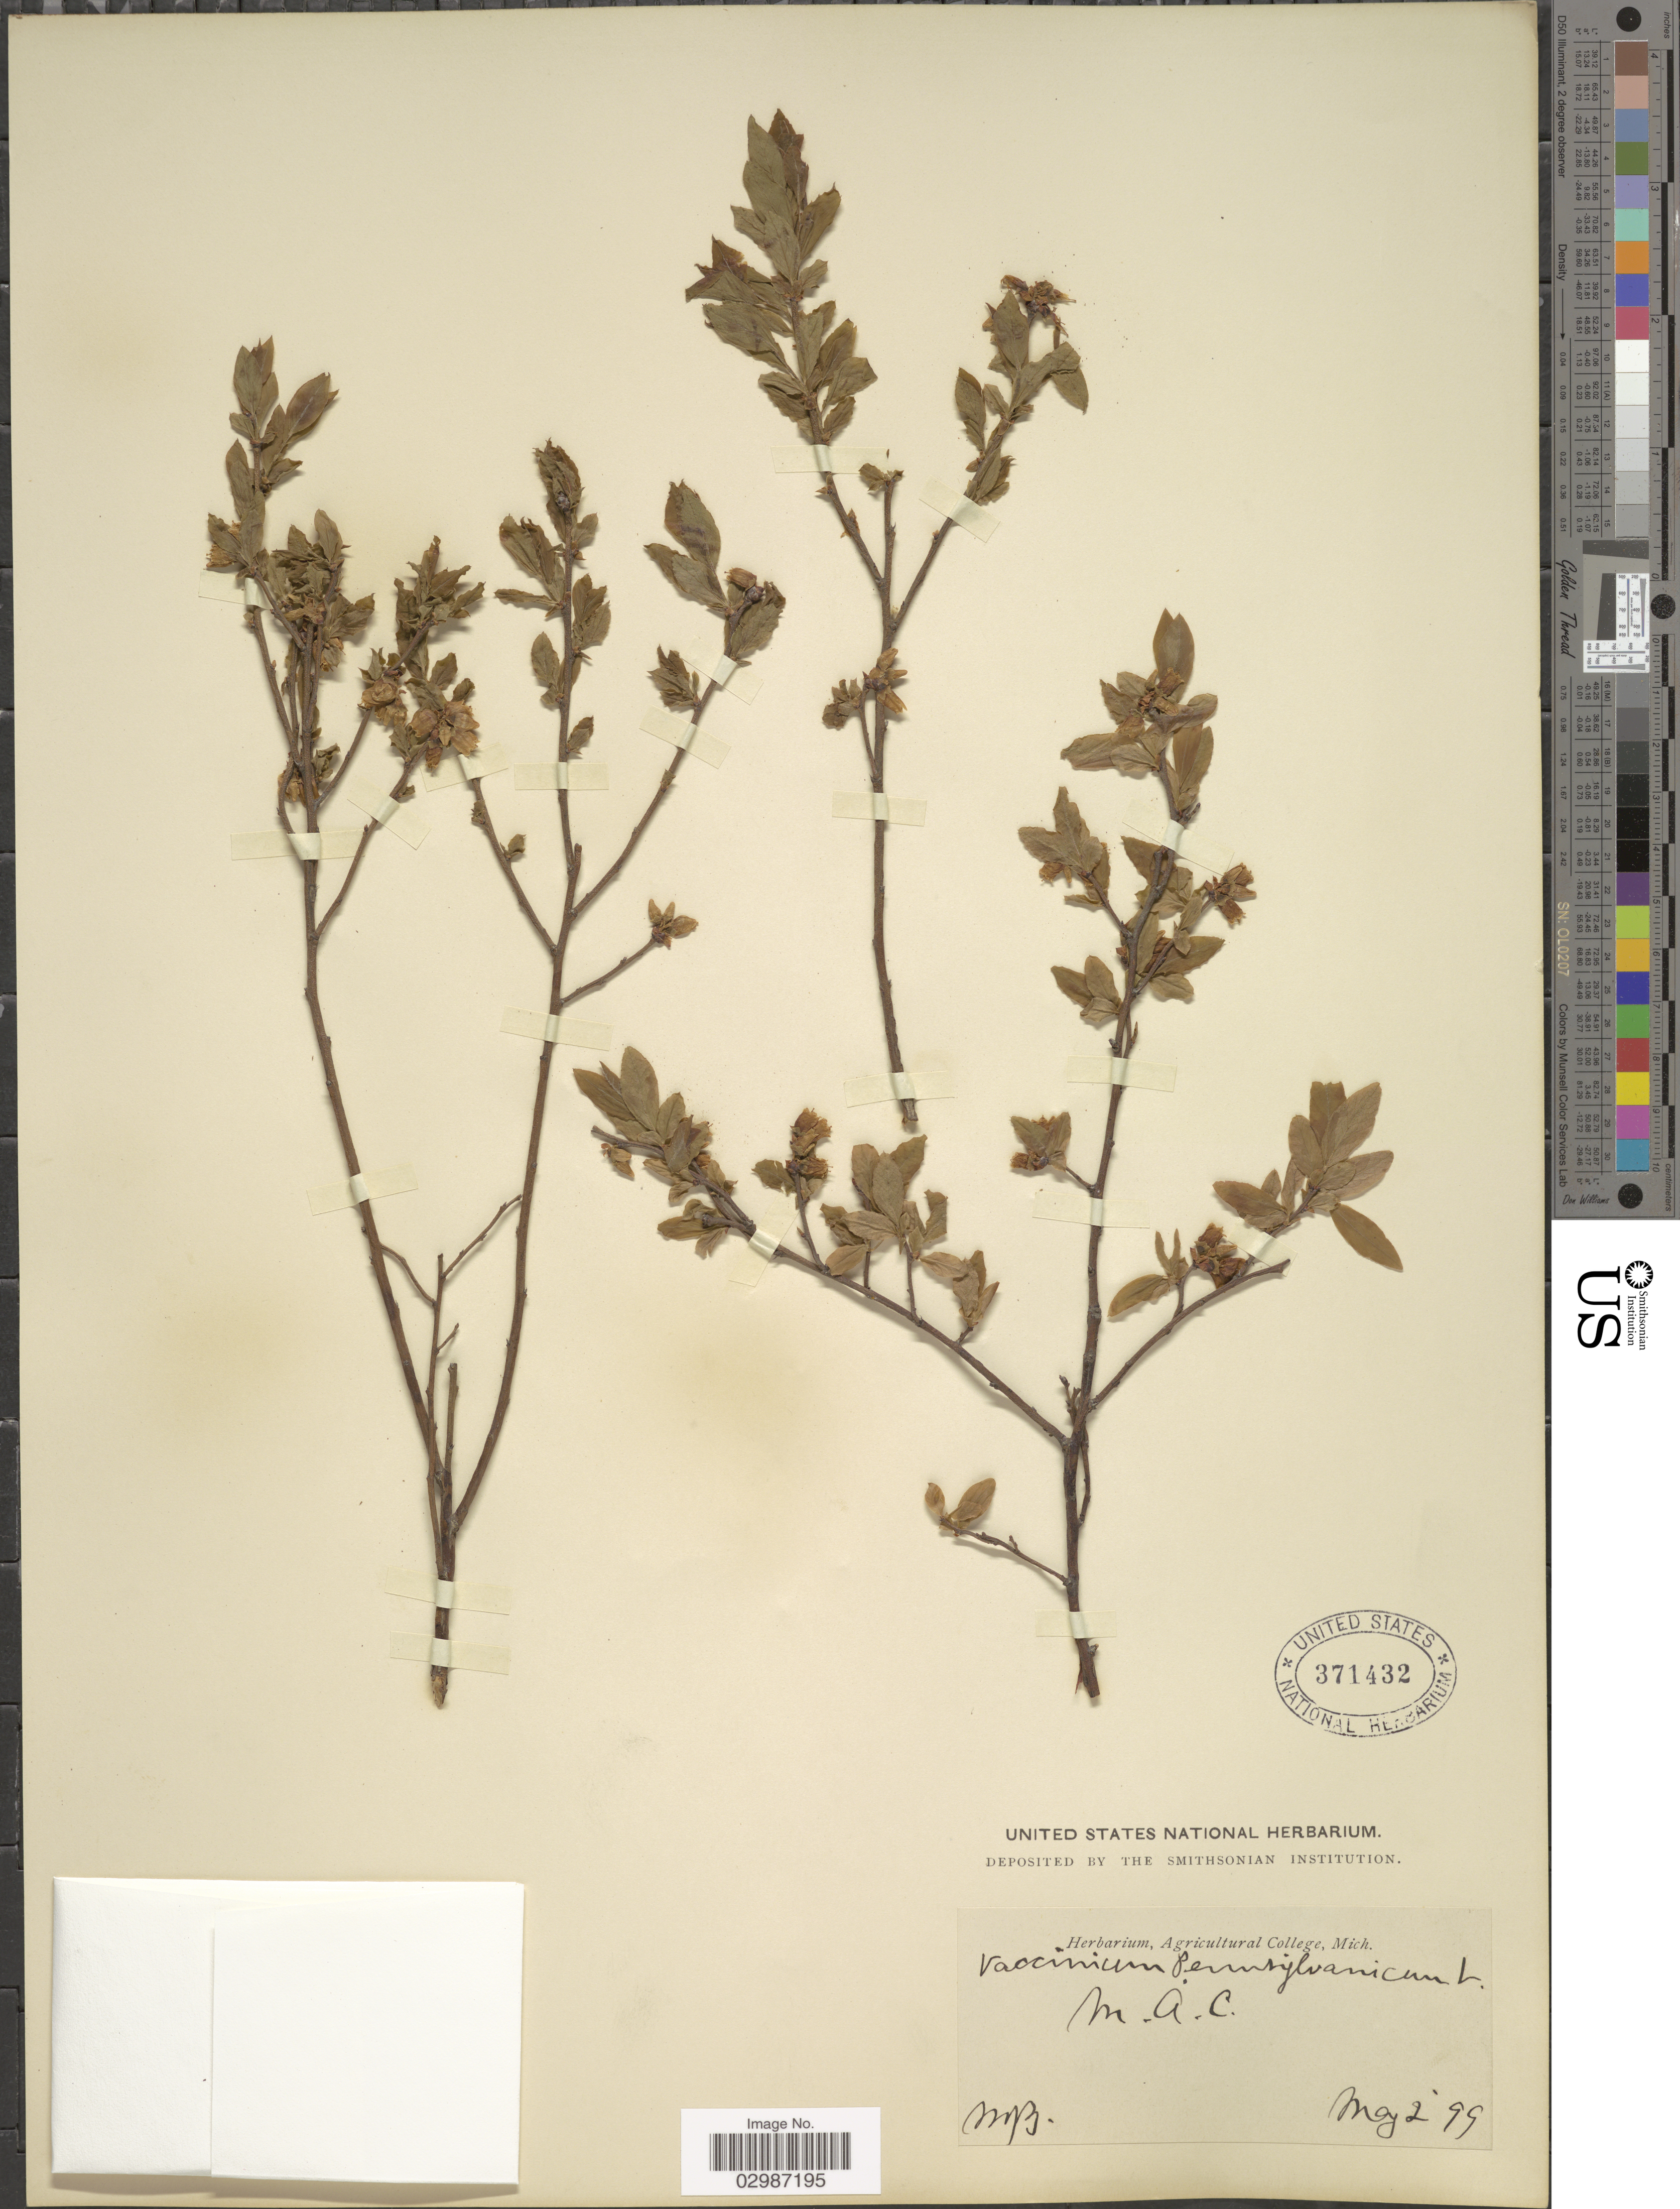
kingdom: Plantae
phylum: Tracheophyta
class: Magnoliopsida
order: Ericales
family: Ericaceae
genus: Vaccinium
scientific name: Vaccinium angustifolium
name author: Aiton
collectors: W. J. Beal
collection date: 1899-05-02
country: United States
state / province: Michigan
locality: M.A.C.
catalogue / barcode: US 371432